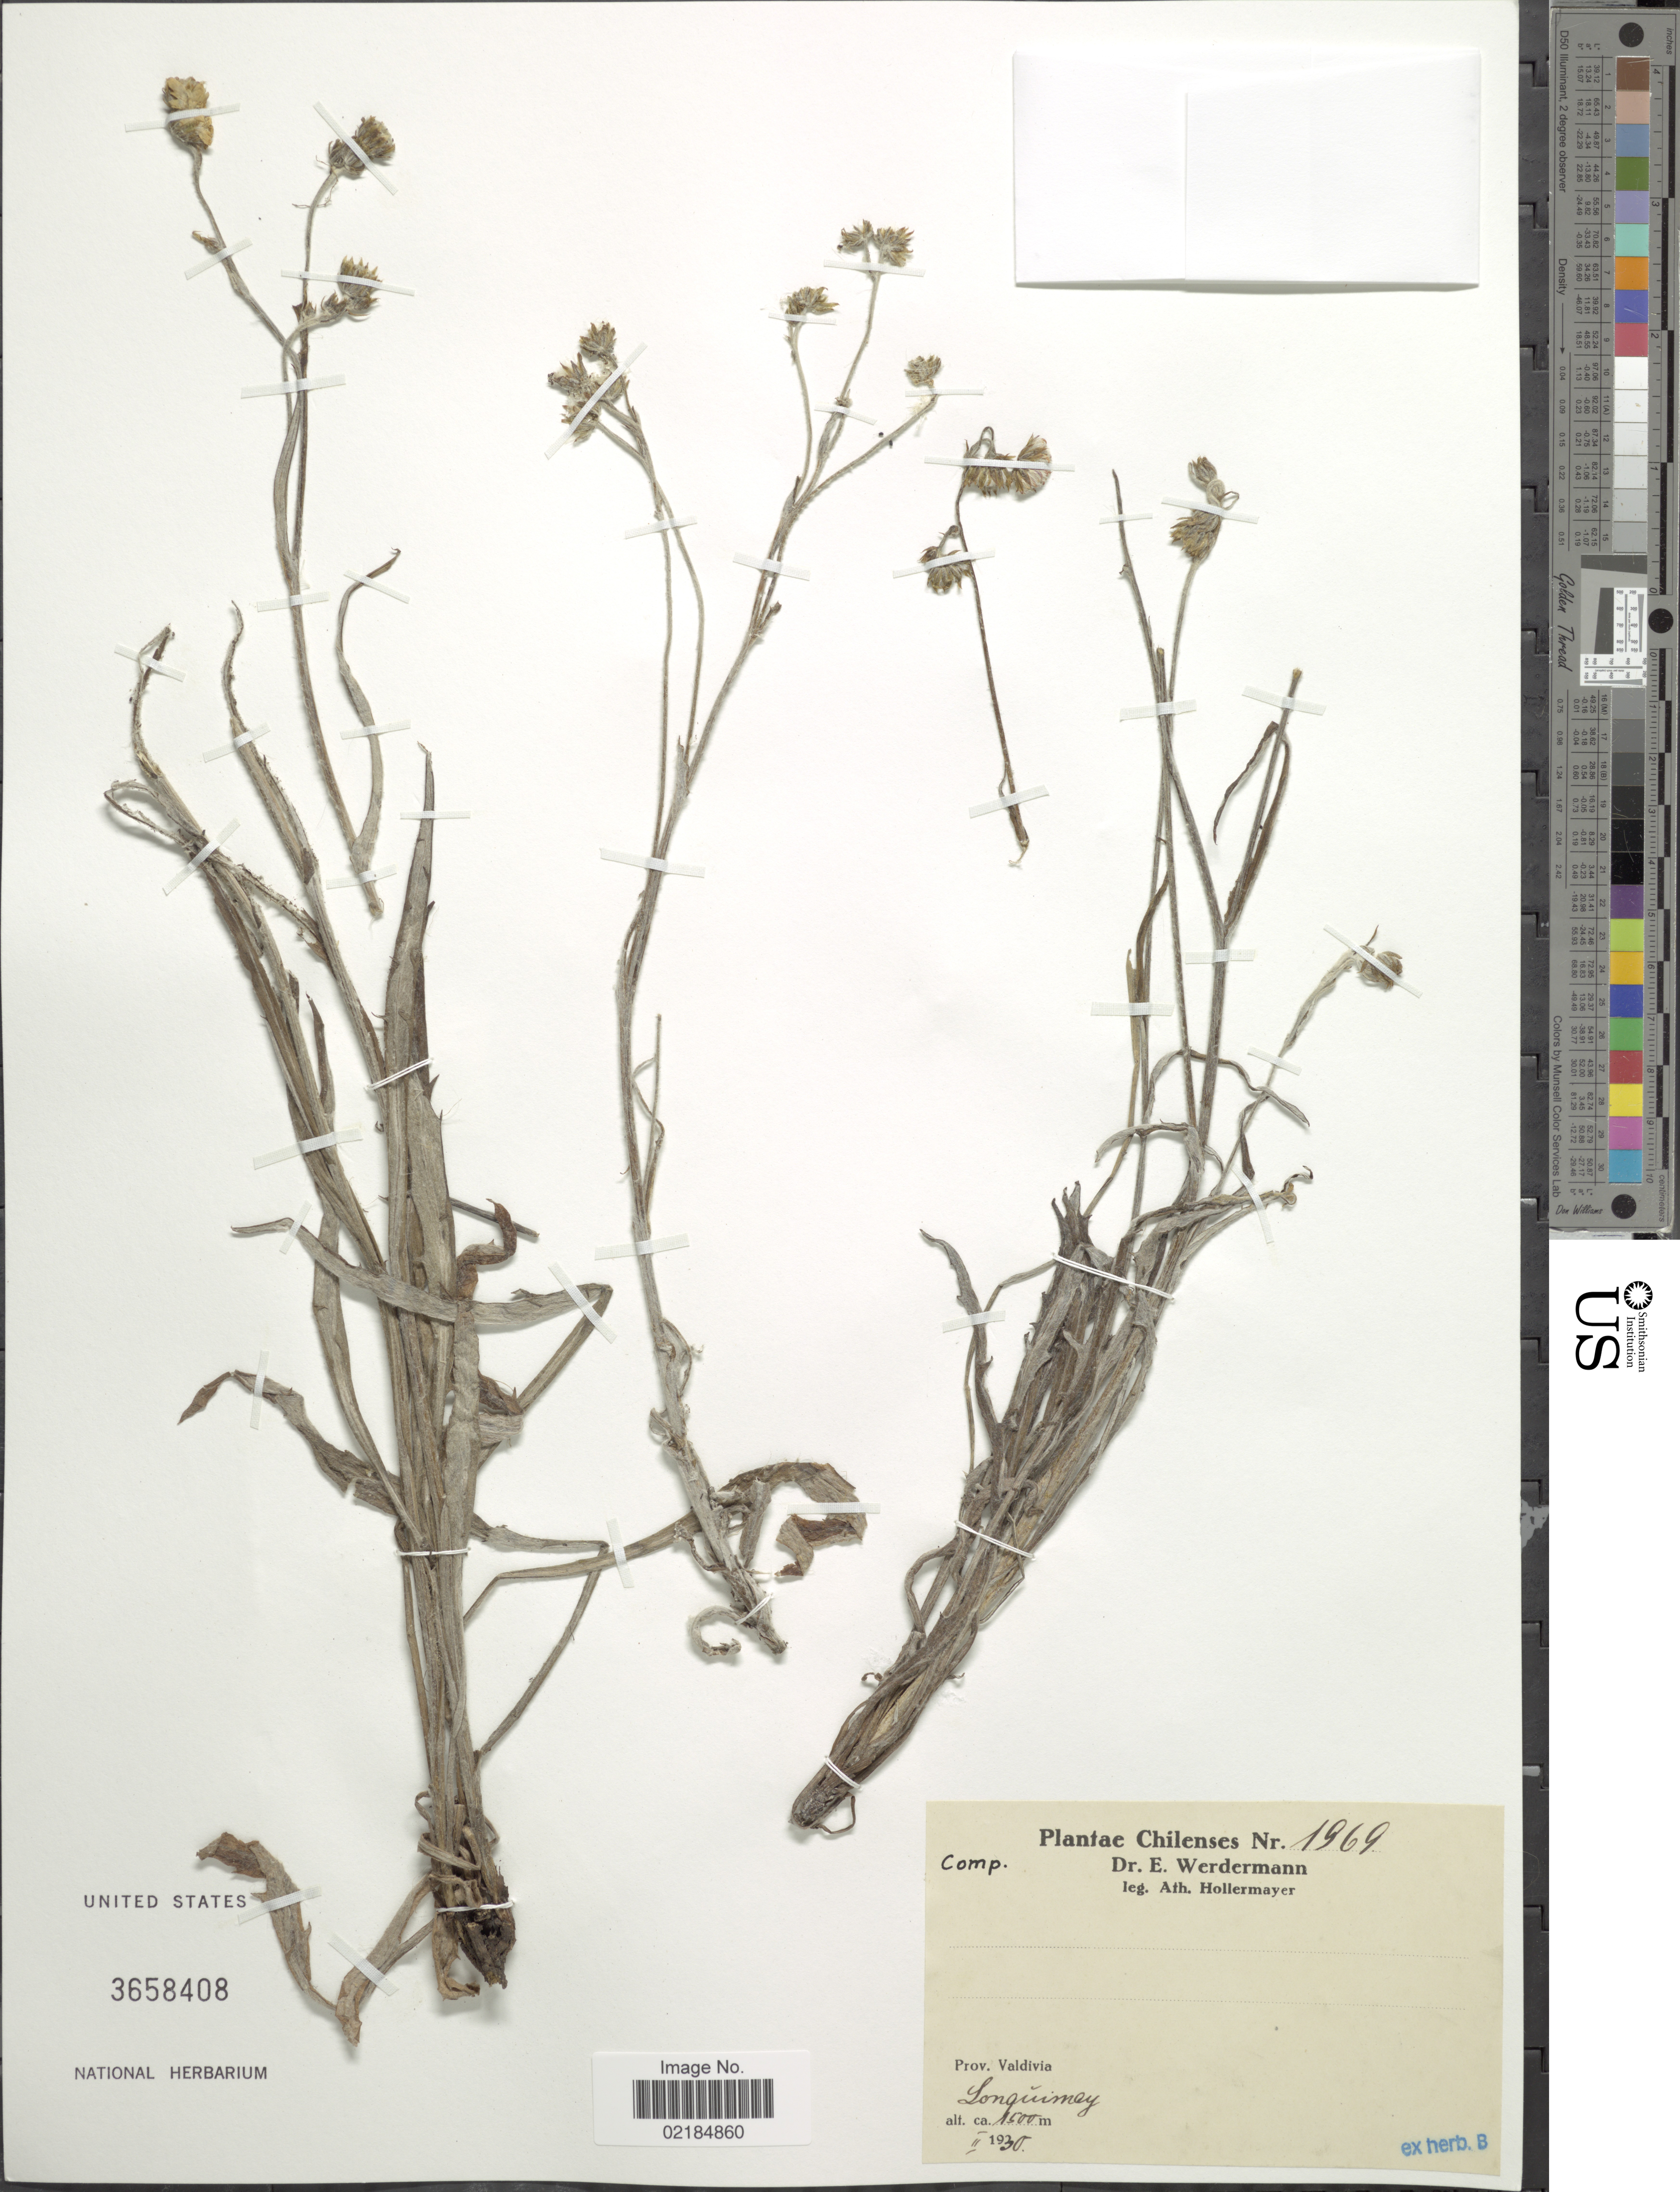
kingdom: Plantae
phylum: Tracheophyta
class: Magnoliopsida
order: Asterales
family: Asteraceae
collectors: A. Hollermayer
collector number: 1969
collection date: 1930-02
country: Chile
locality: Chilenses. Prov. Valdivia. Longuimay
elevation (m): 1500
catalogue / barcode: US 3658408